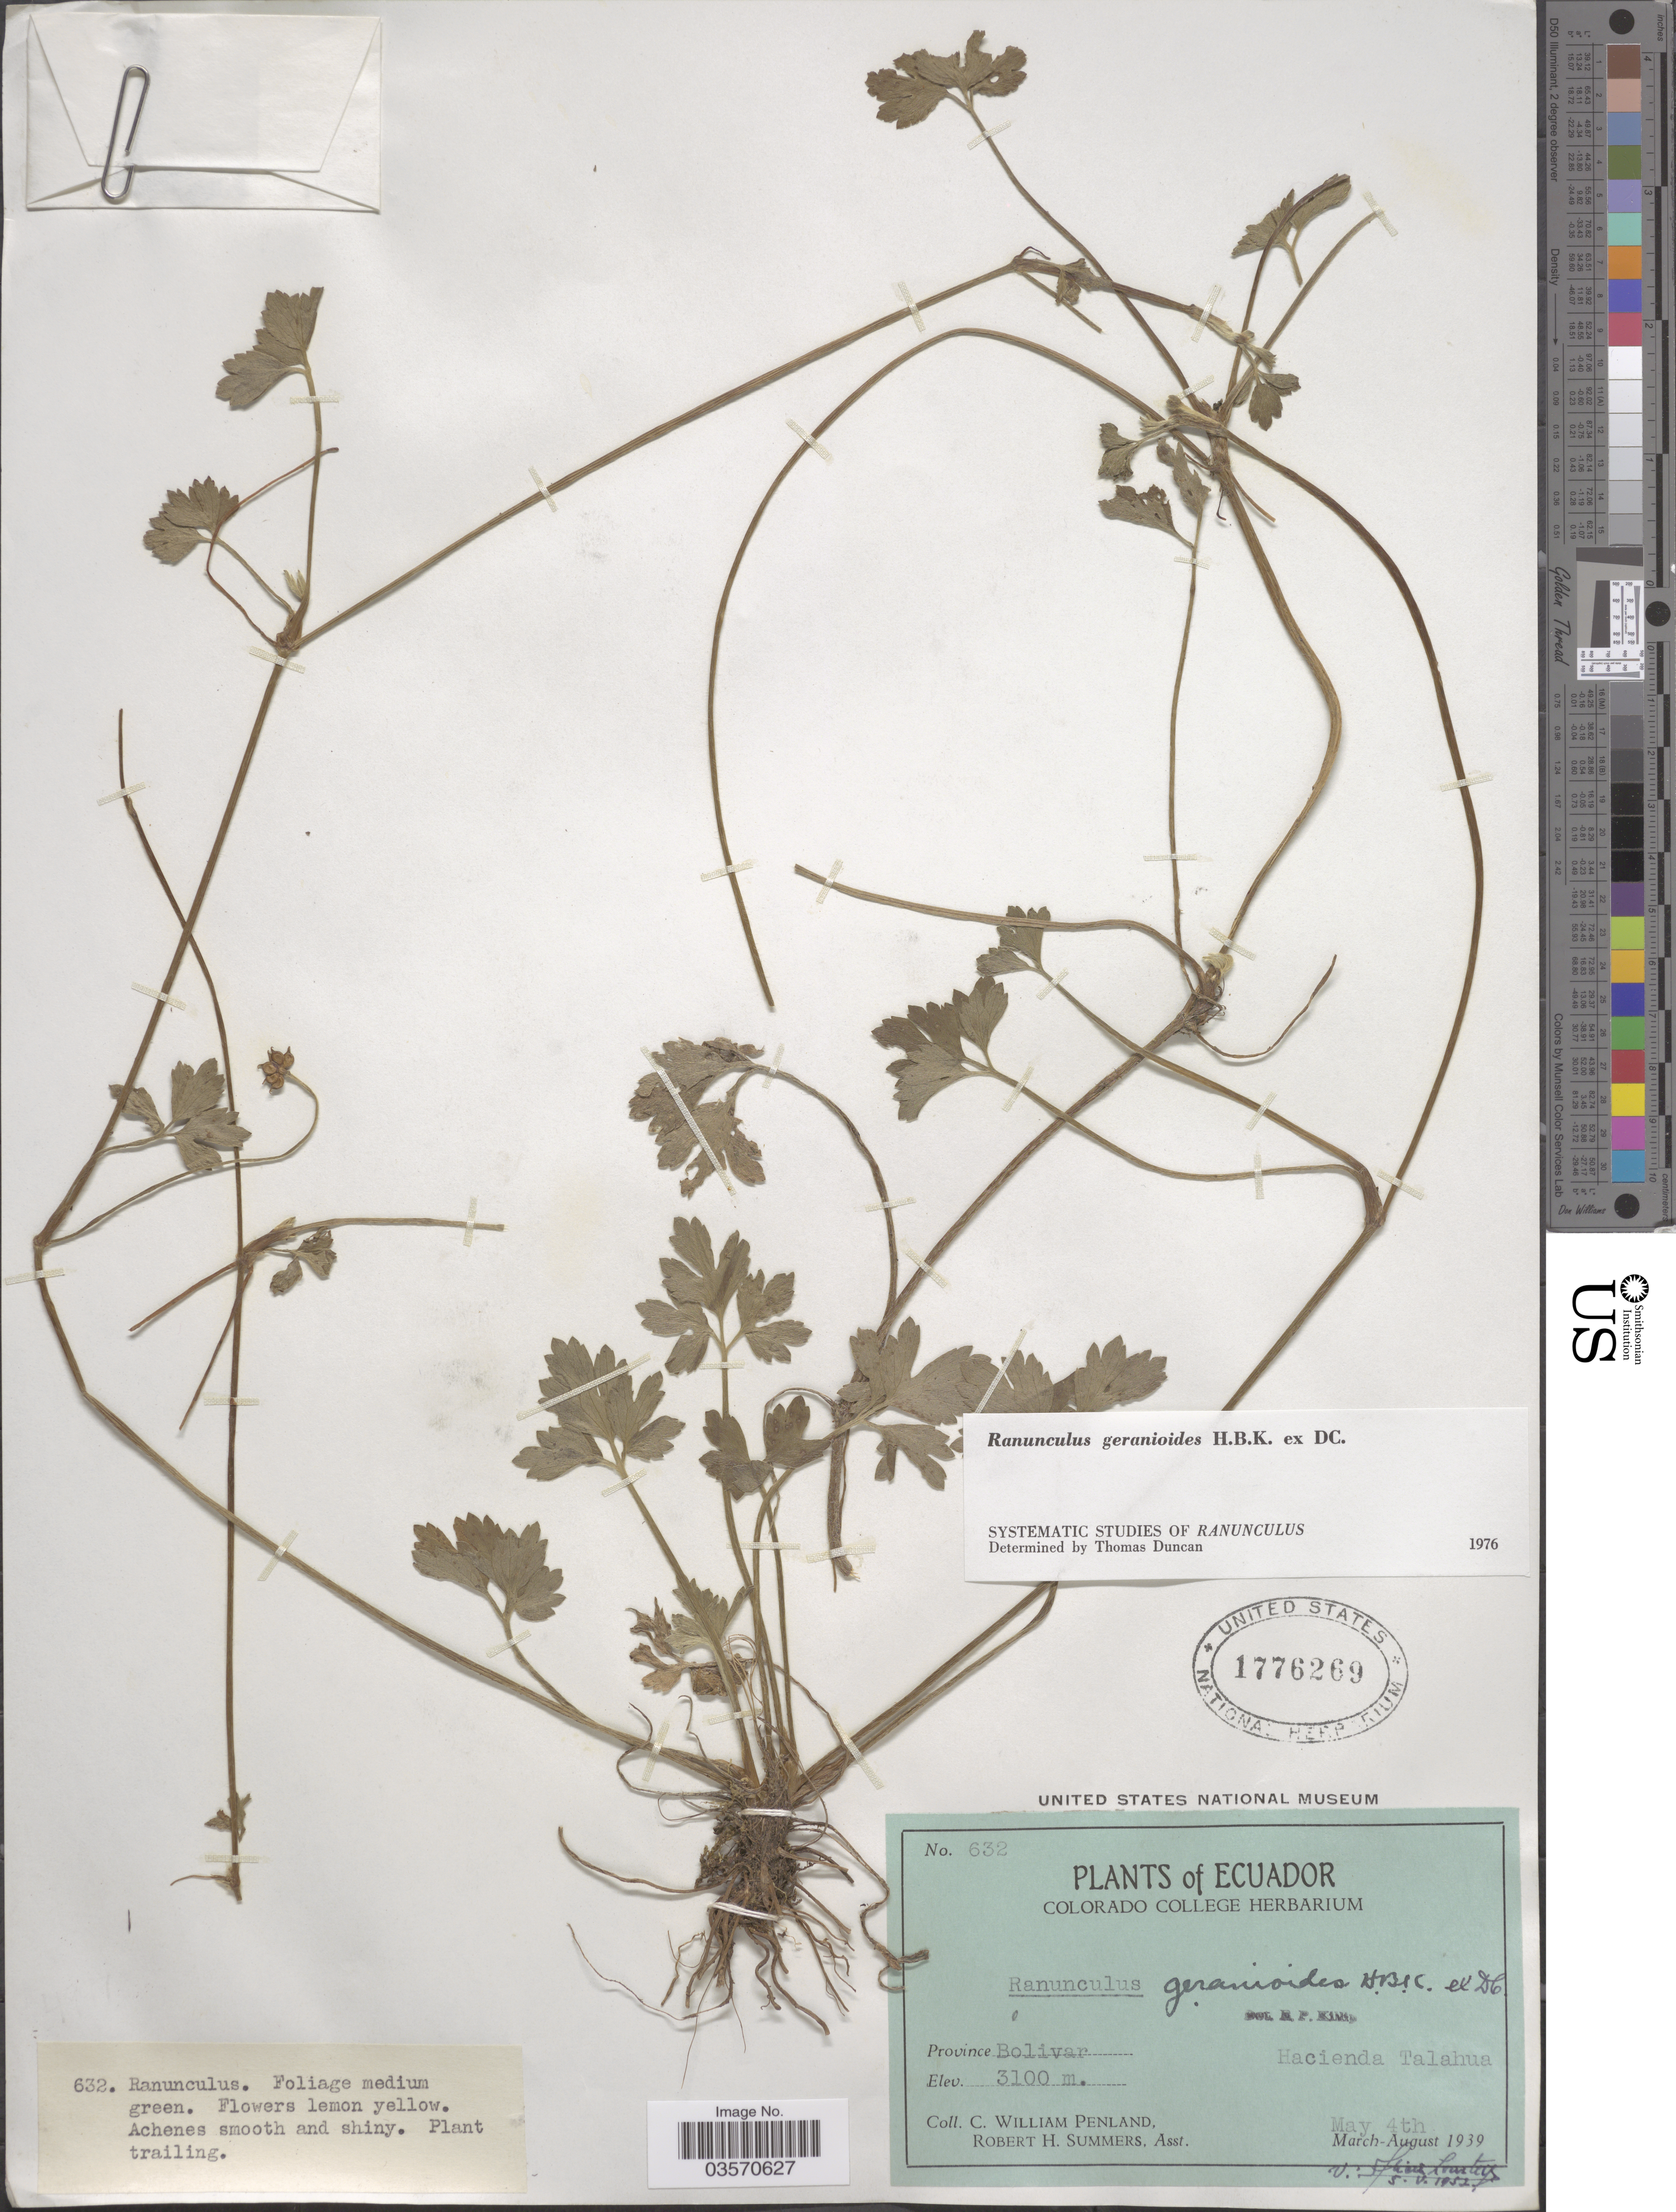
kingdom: Plantae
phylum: Tracheophyta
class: Magnoliopsida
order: Ranunculales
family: Ranunculaceae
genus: Ranunculus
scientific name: Ranunculus geranioides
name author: Humb. et al. ex DC.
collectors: C. W. Penland & R. Summers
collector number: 632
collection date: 1939-05-04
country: Ecuador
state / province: Bolívar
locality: Hacienda Talahua.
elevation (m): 3100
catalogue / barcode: US 1776269